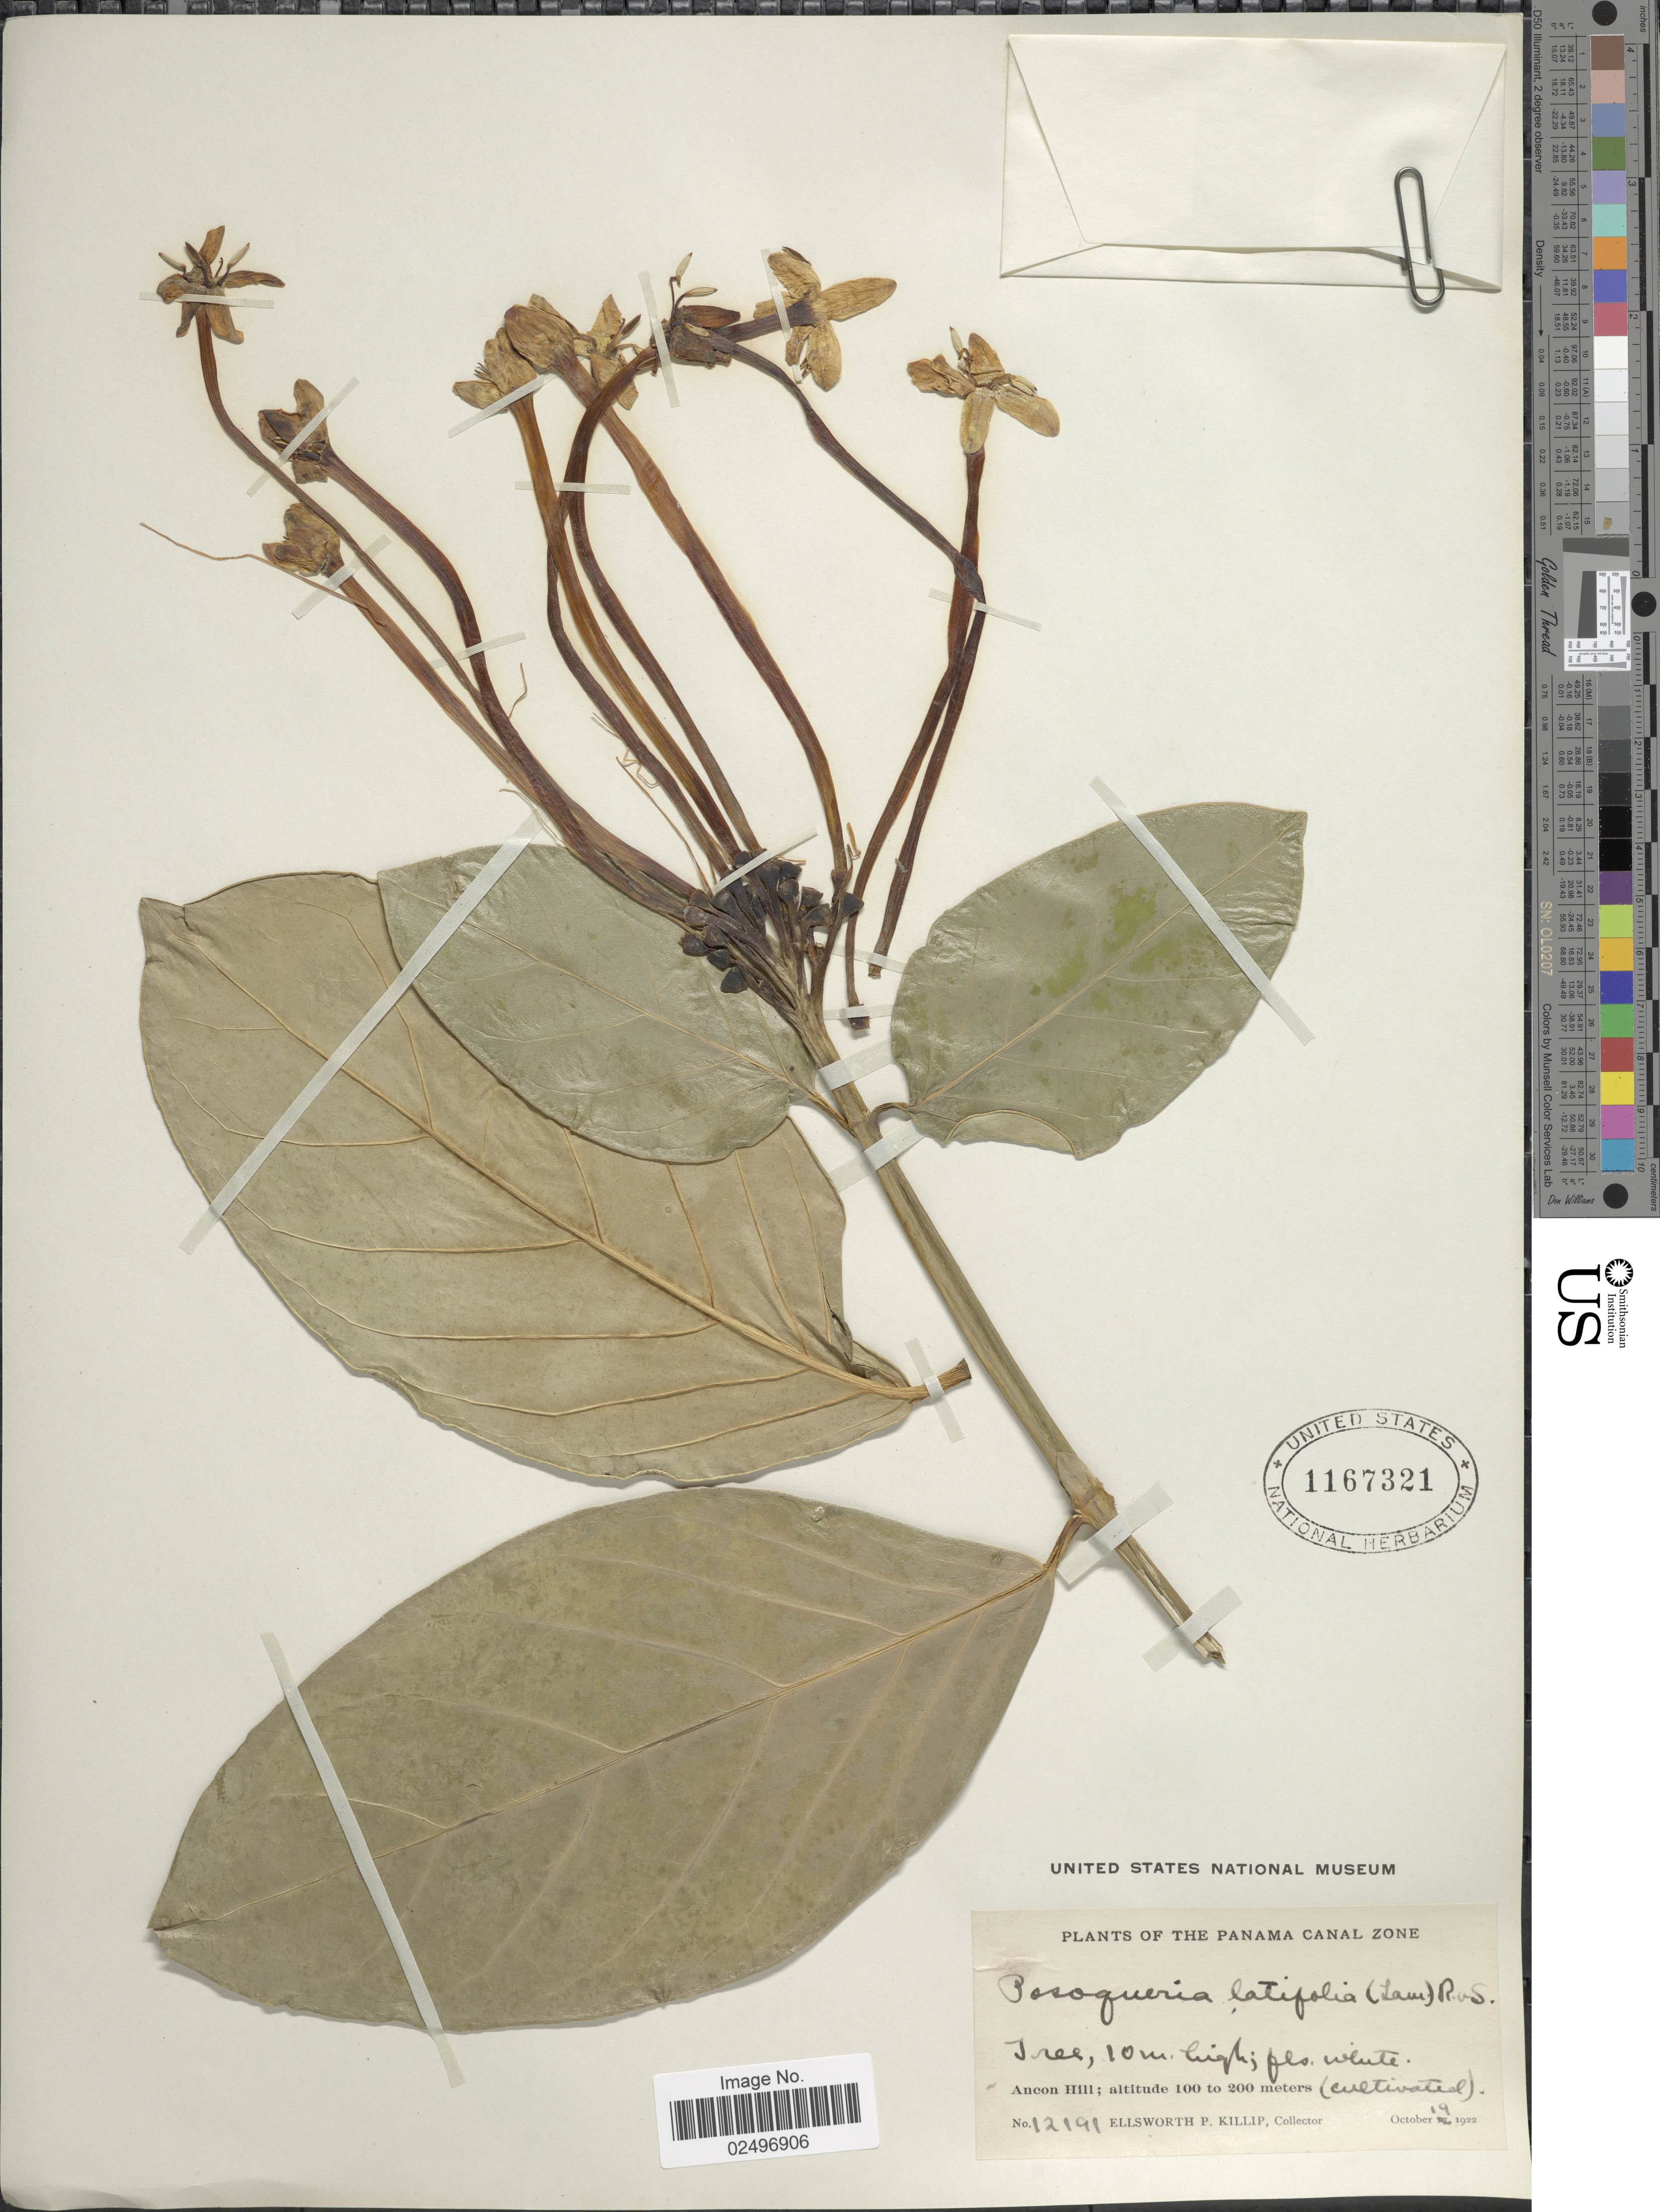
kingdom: Plantae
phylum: Tracheophyta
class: Magnoliopsida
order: Gentianales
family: Rubiaceae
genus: Posoqueria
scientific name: Posoqueria latifolia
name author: (Rudge) Roem. & Schult.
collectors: E. P. Killip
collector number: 12191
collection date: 1922-10-19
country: Panama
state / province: Colón / Panamá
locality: The Panama Canal Zone, Ancon Hill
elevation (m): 100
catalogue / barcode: US 1167321